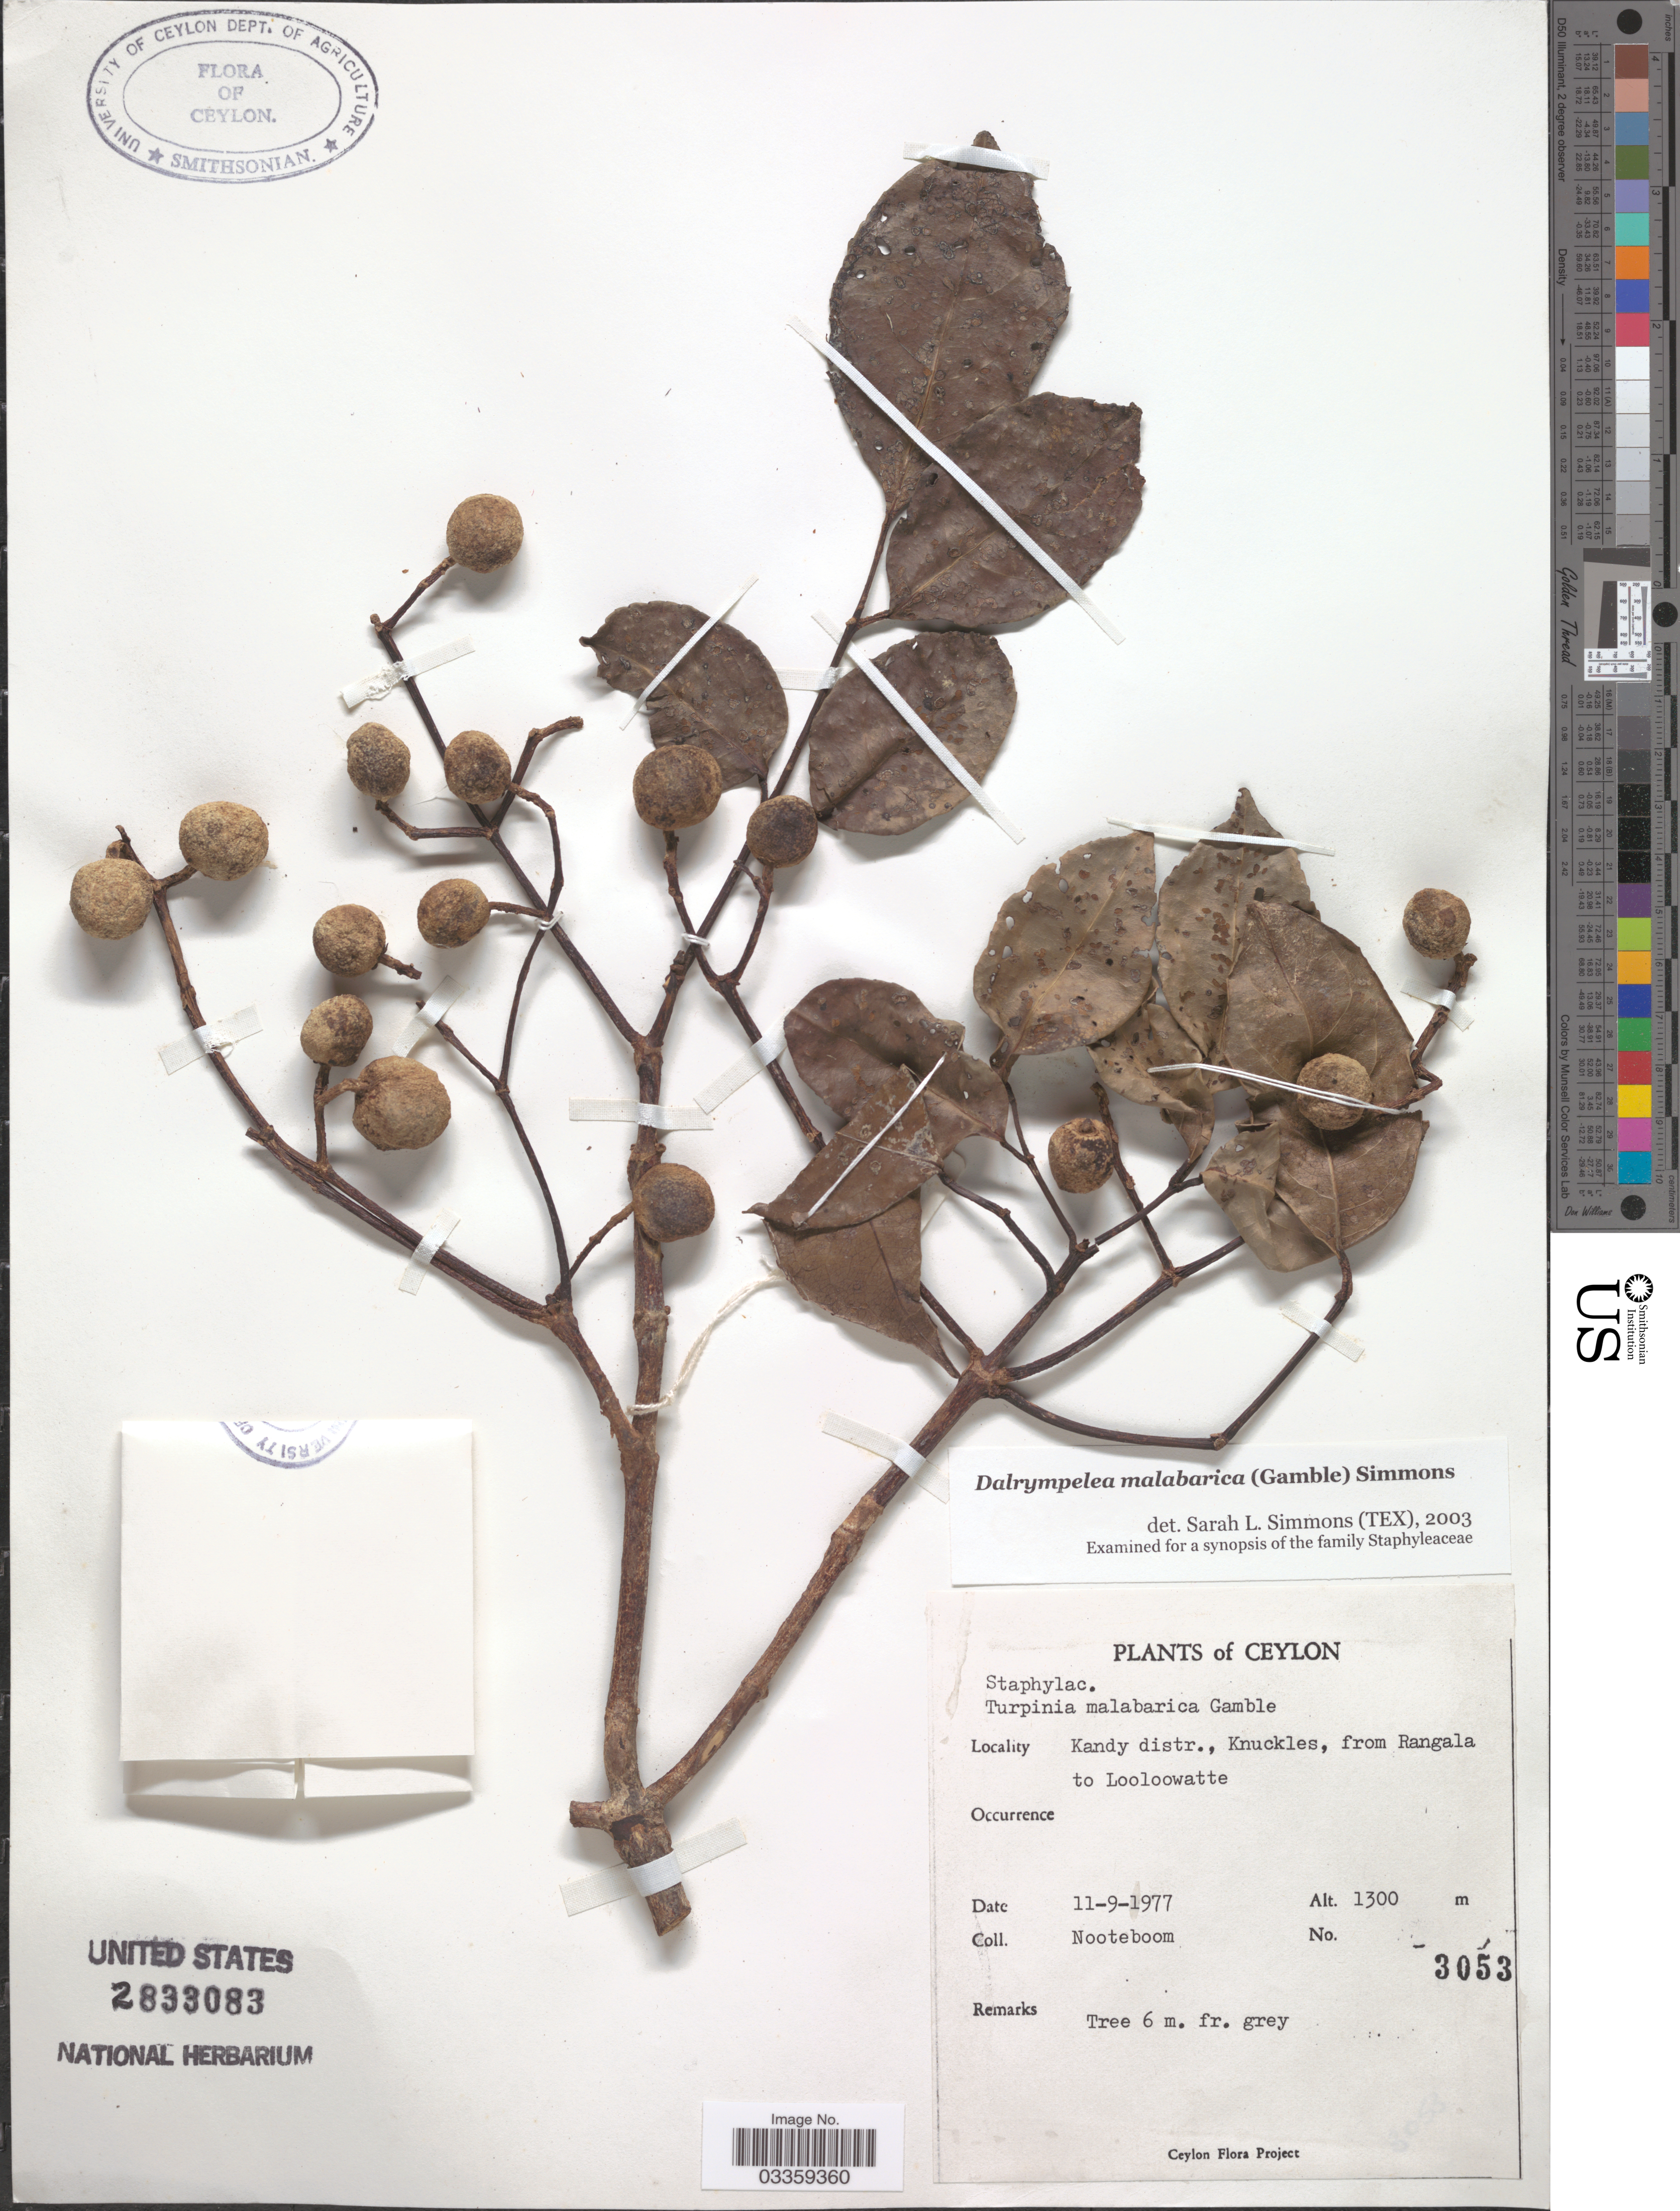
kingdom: Plantae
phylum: Tracheophyta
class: Magnoliopsida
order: Crossosomatales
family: Staphyleaceae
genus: Turpinia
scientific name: Turpinia malabarica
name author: Gamble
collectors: Nooteboom, --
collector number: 3053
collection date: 1977-09-11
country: Sri Lanka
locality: Ceylon, Kandy distr., Knuckles, from Rangala to Looloowatte.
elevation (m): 1300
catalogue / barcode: US 2833083